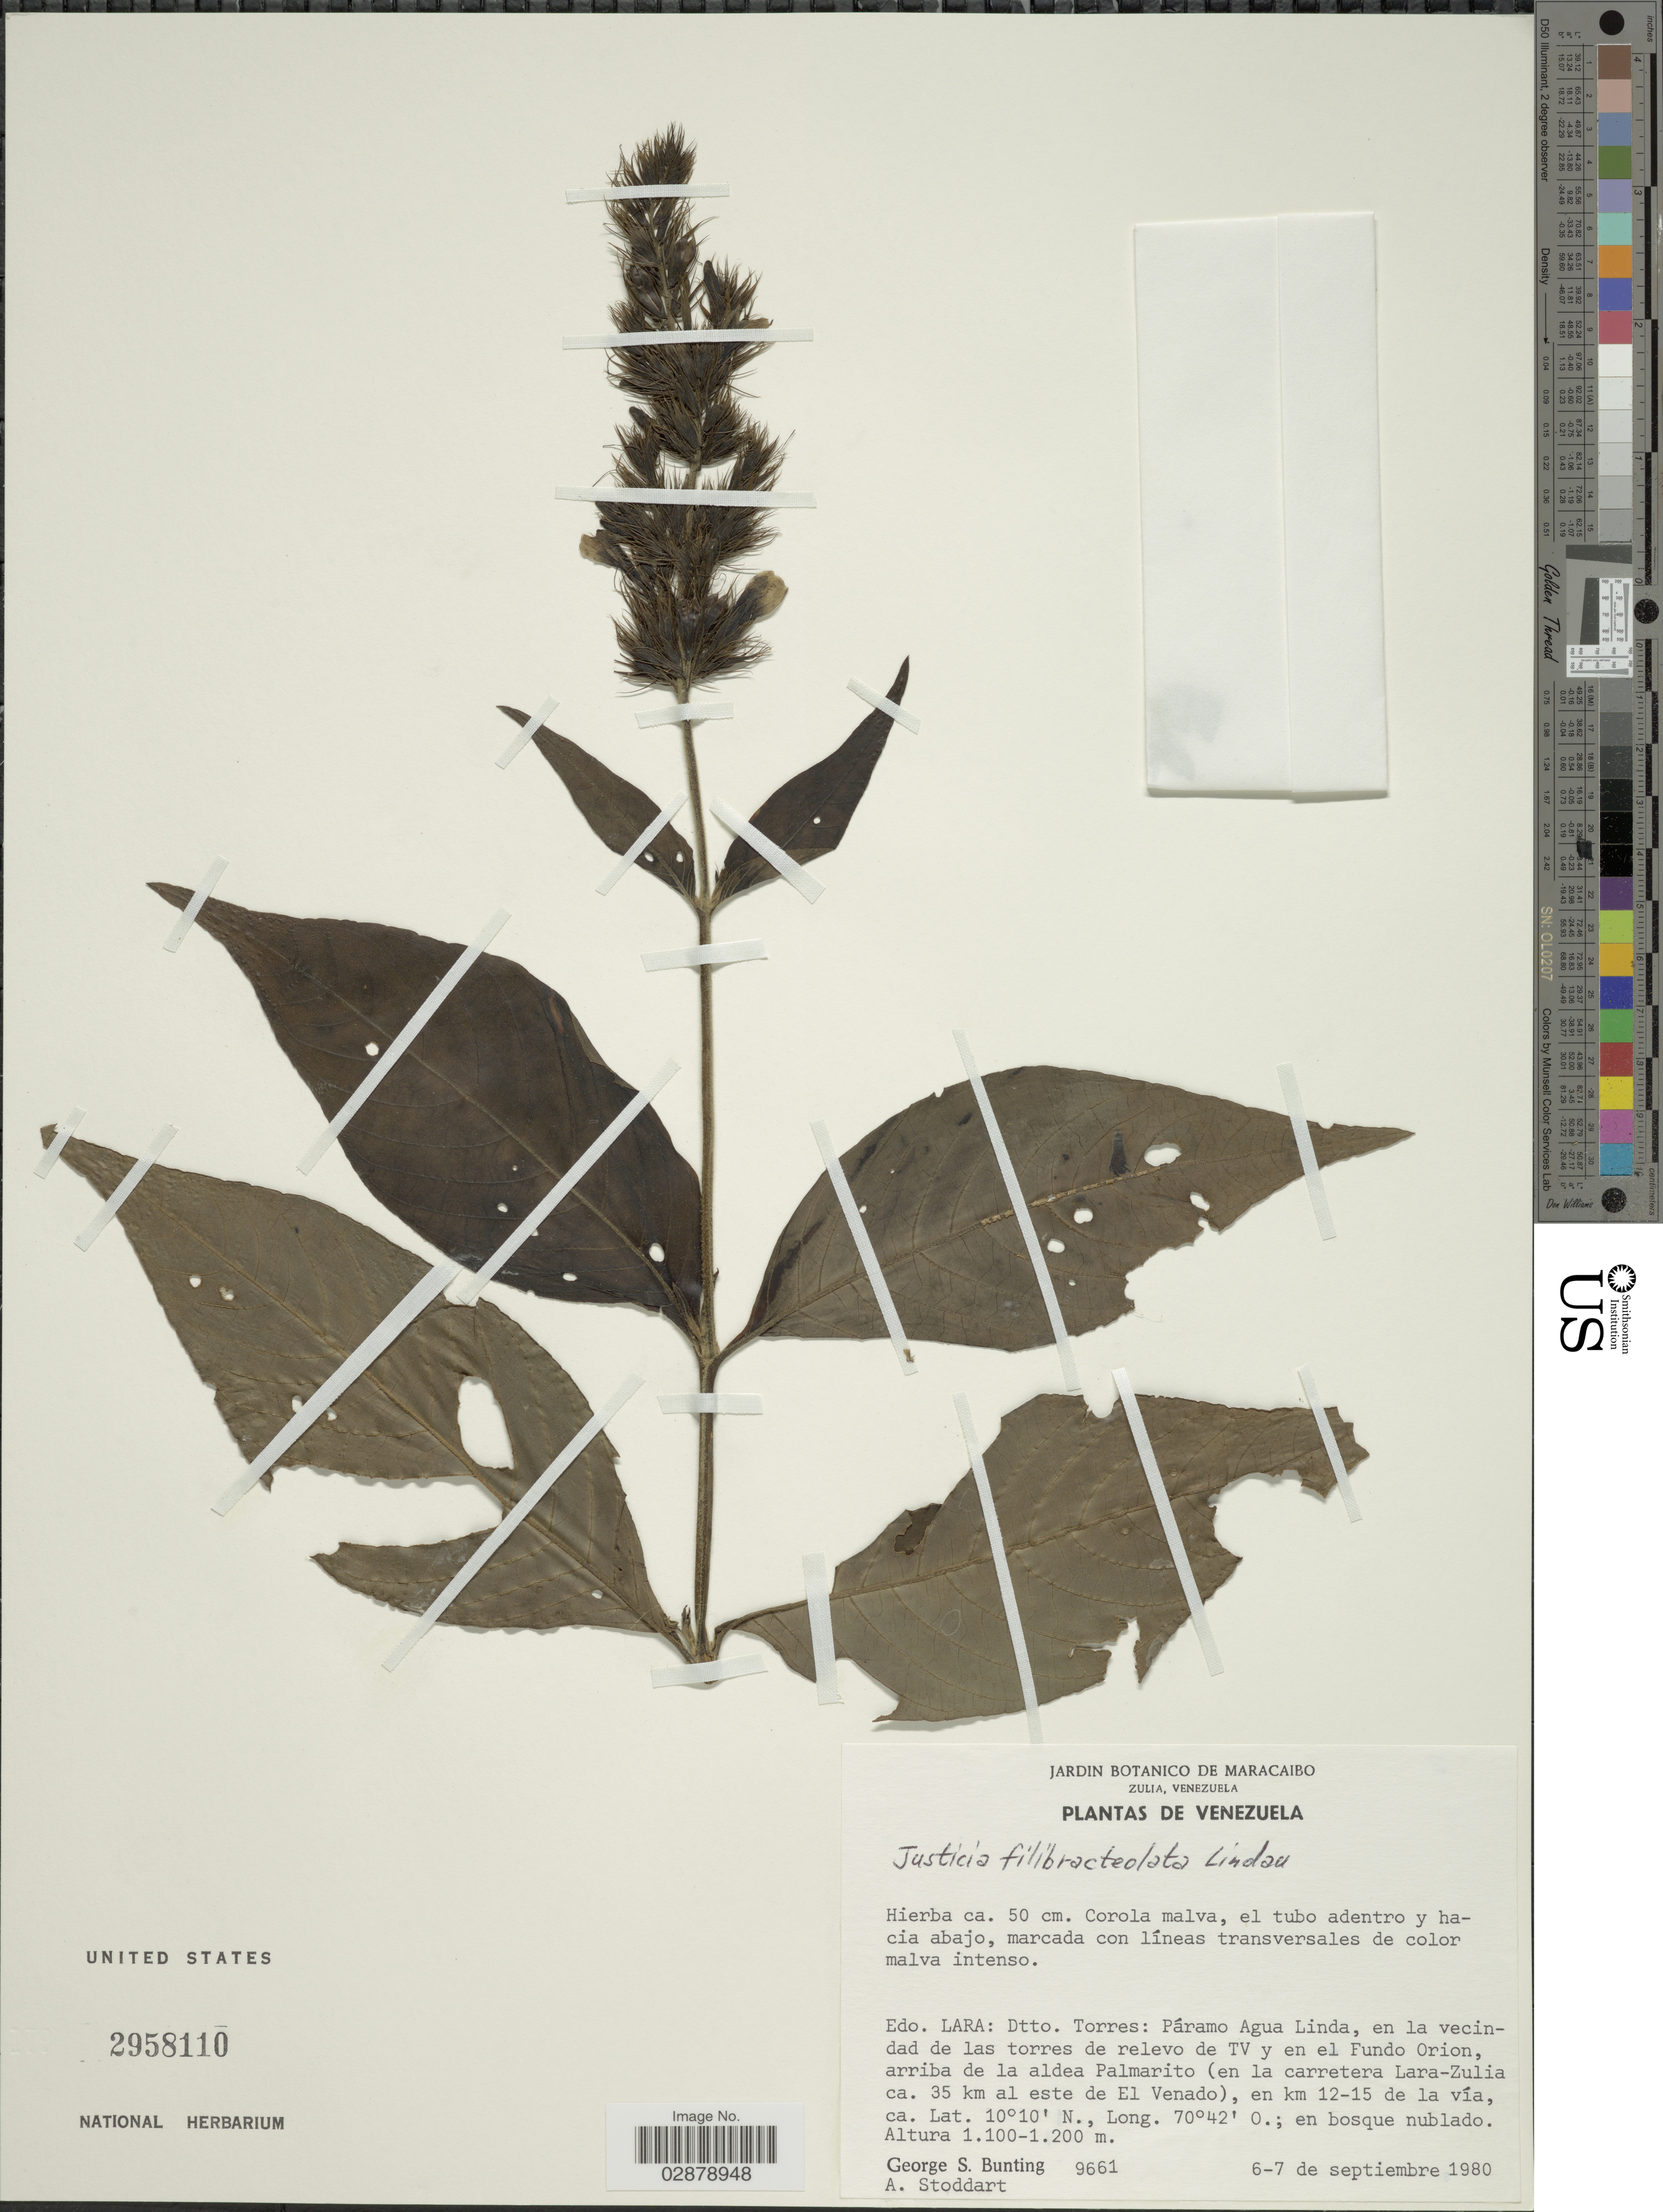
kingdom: Plantae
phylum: Tracheophyta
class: Magnoliopsida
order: Lamiales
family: Acanthaceae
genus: Justicia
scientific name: Justicia filibracteolata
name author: Lindau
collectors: G. S. Bunting & A. Stoddart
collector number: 9661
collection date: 1980-09-06/1980-09-07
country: Venezuela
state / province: Lara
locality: Dtto. Torres: Páramo Agua Linda, en la vecindad de las torres de relevo de TV y en el Fundo Orion, arriba de la aldea Palmarito (en la carretera Lara-Zulia ca. 35 km al este de El Venado), en km 12-15 de la vía.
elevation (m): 1100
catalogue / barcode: US 2958110